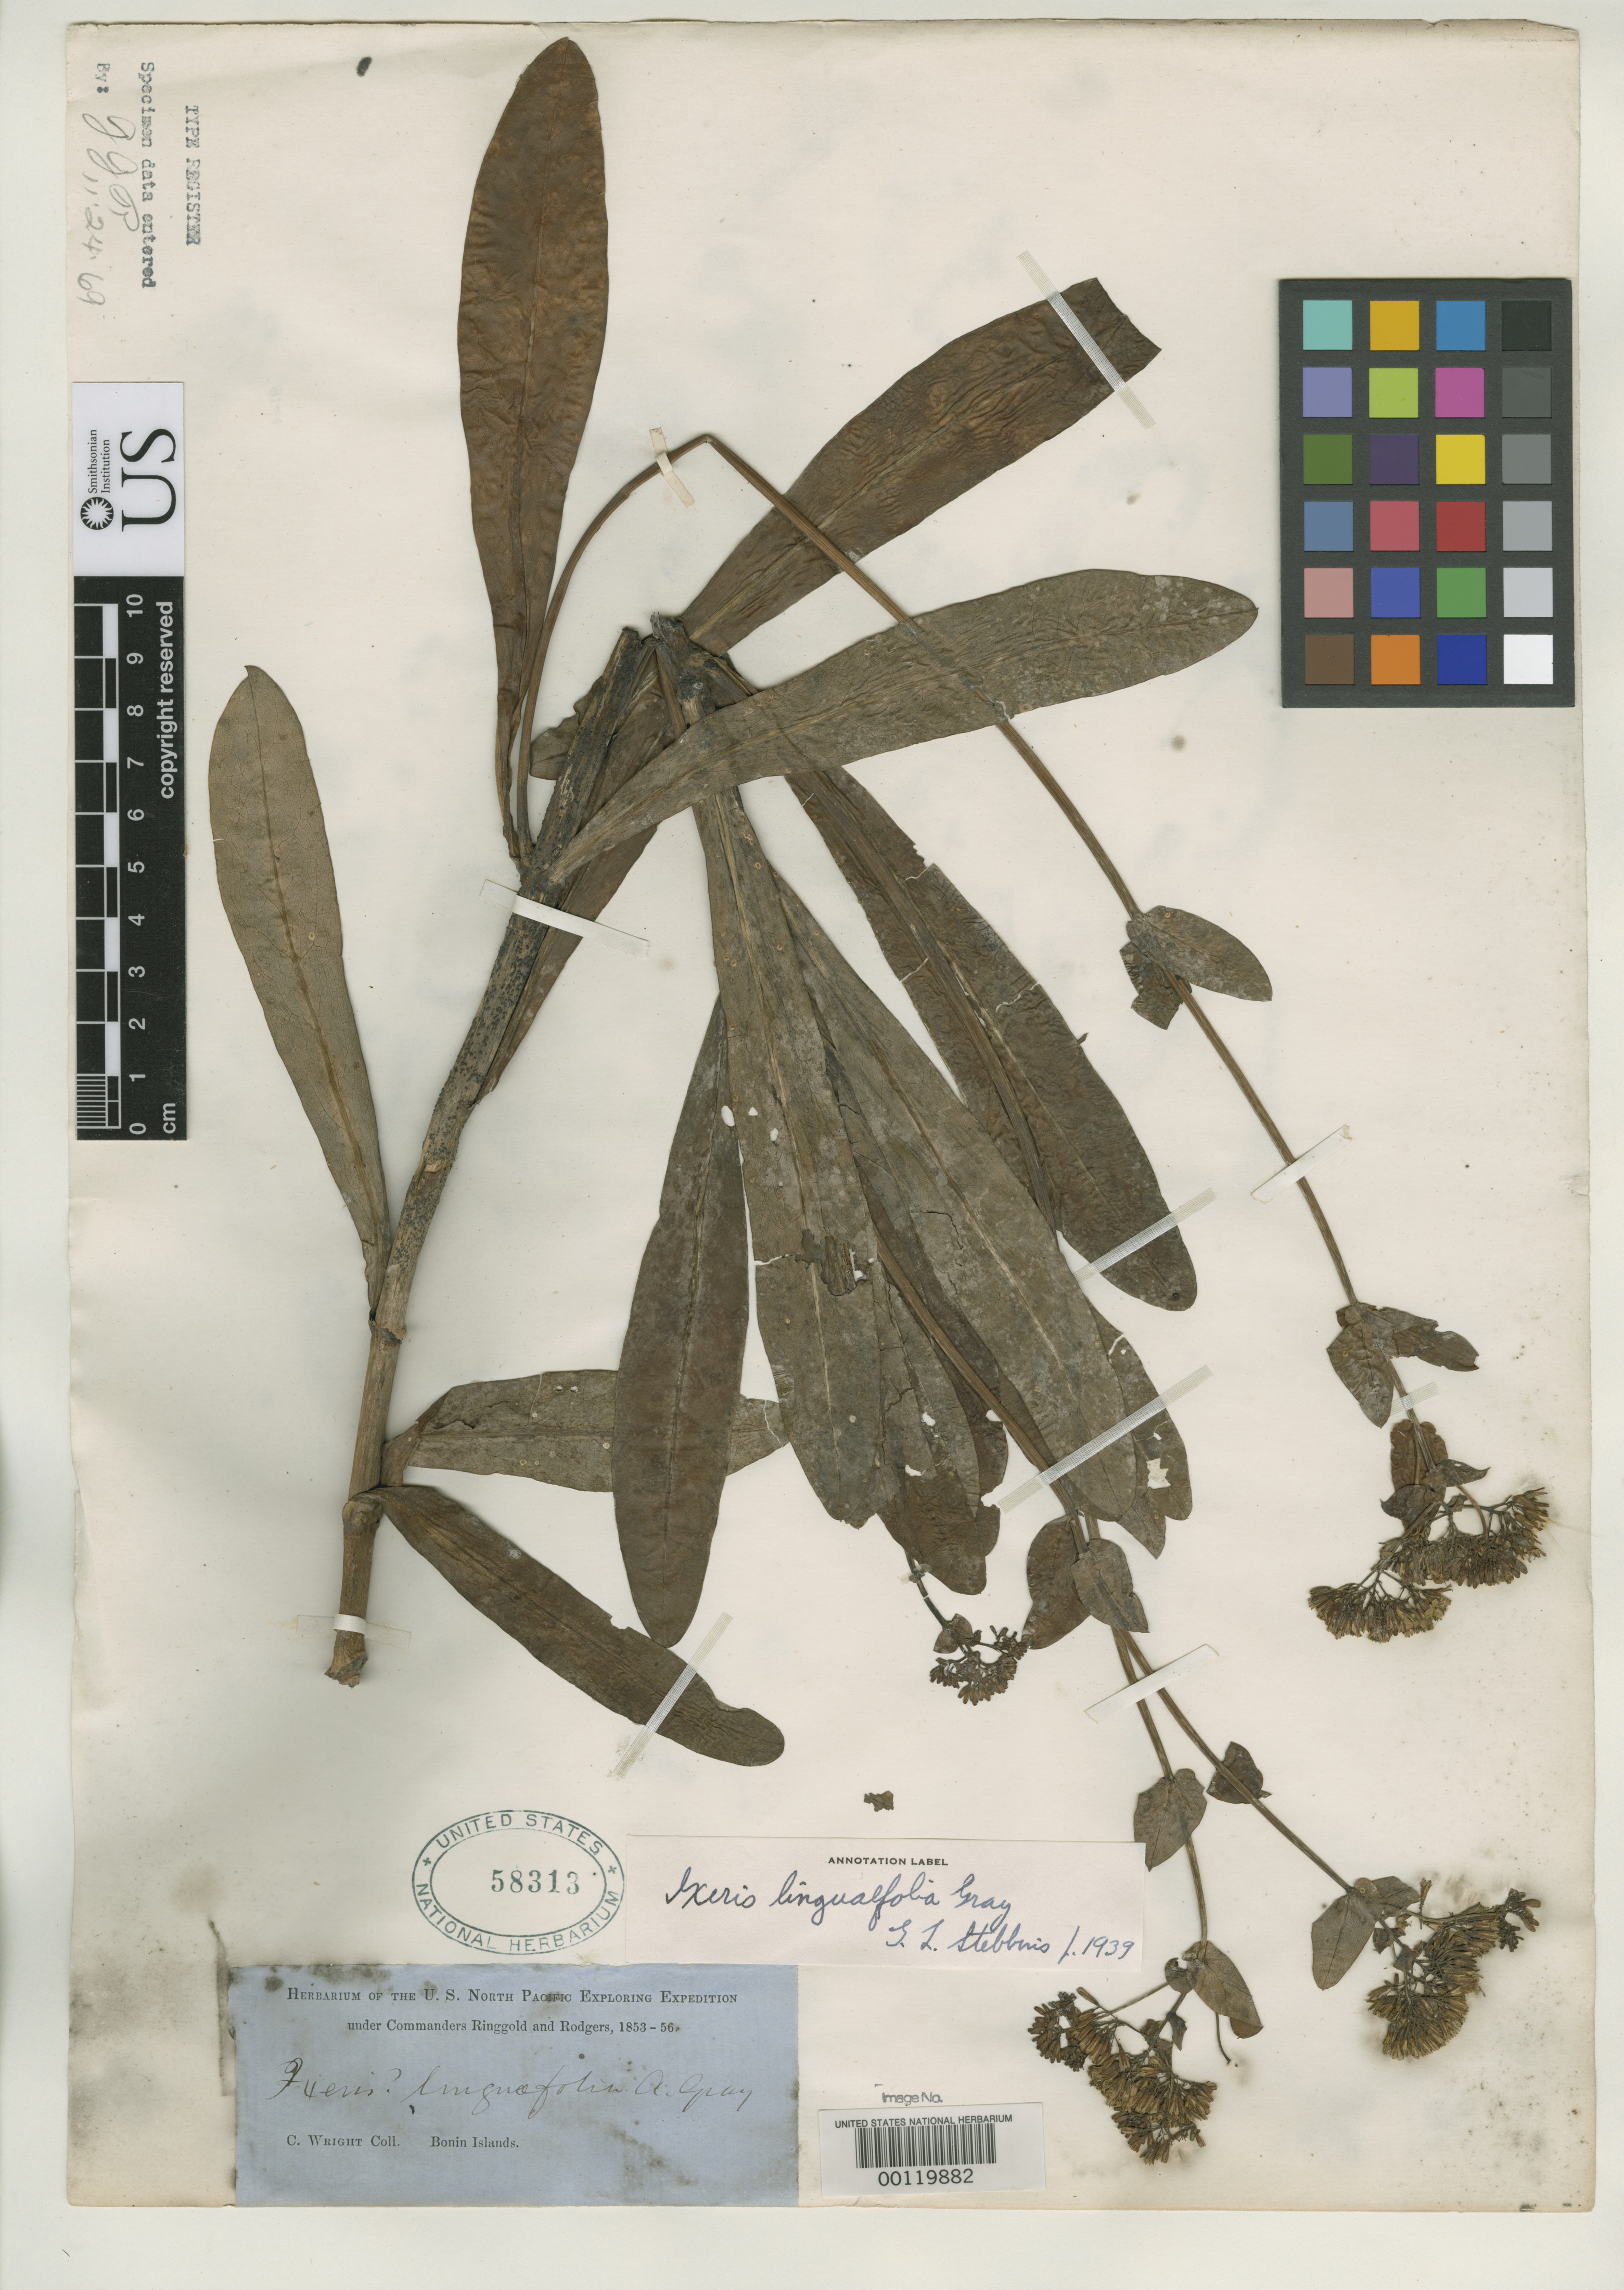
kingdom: Plantae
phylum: Tracheophyta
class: Magnoliopsida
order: Asterales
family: Asteraceae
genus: Ixeris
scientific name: Ixeris linguifolia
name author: A. Gray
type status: Type Collection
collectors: C. Wright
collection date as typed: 1853 to -- --- 1856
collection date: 1853/1856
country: Japan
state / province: Tokyo, Federal City of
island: Bonin Islands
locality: Bonin Islands.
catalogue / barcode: US 58313